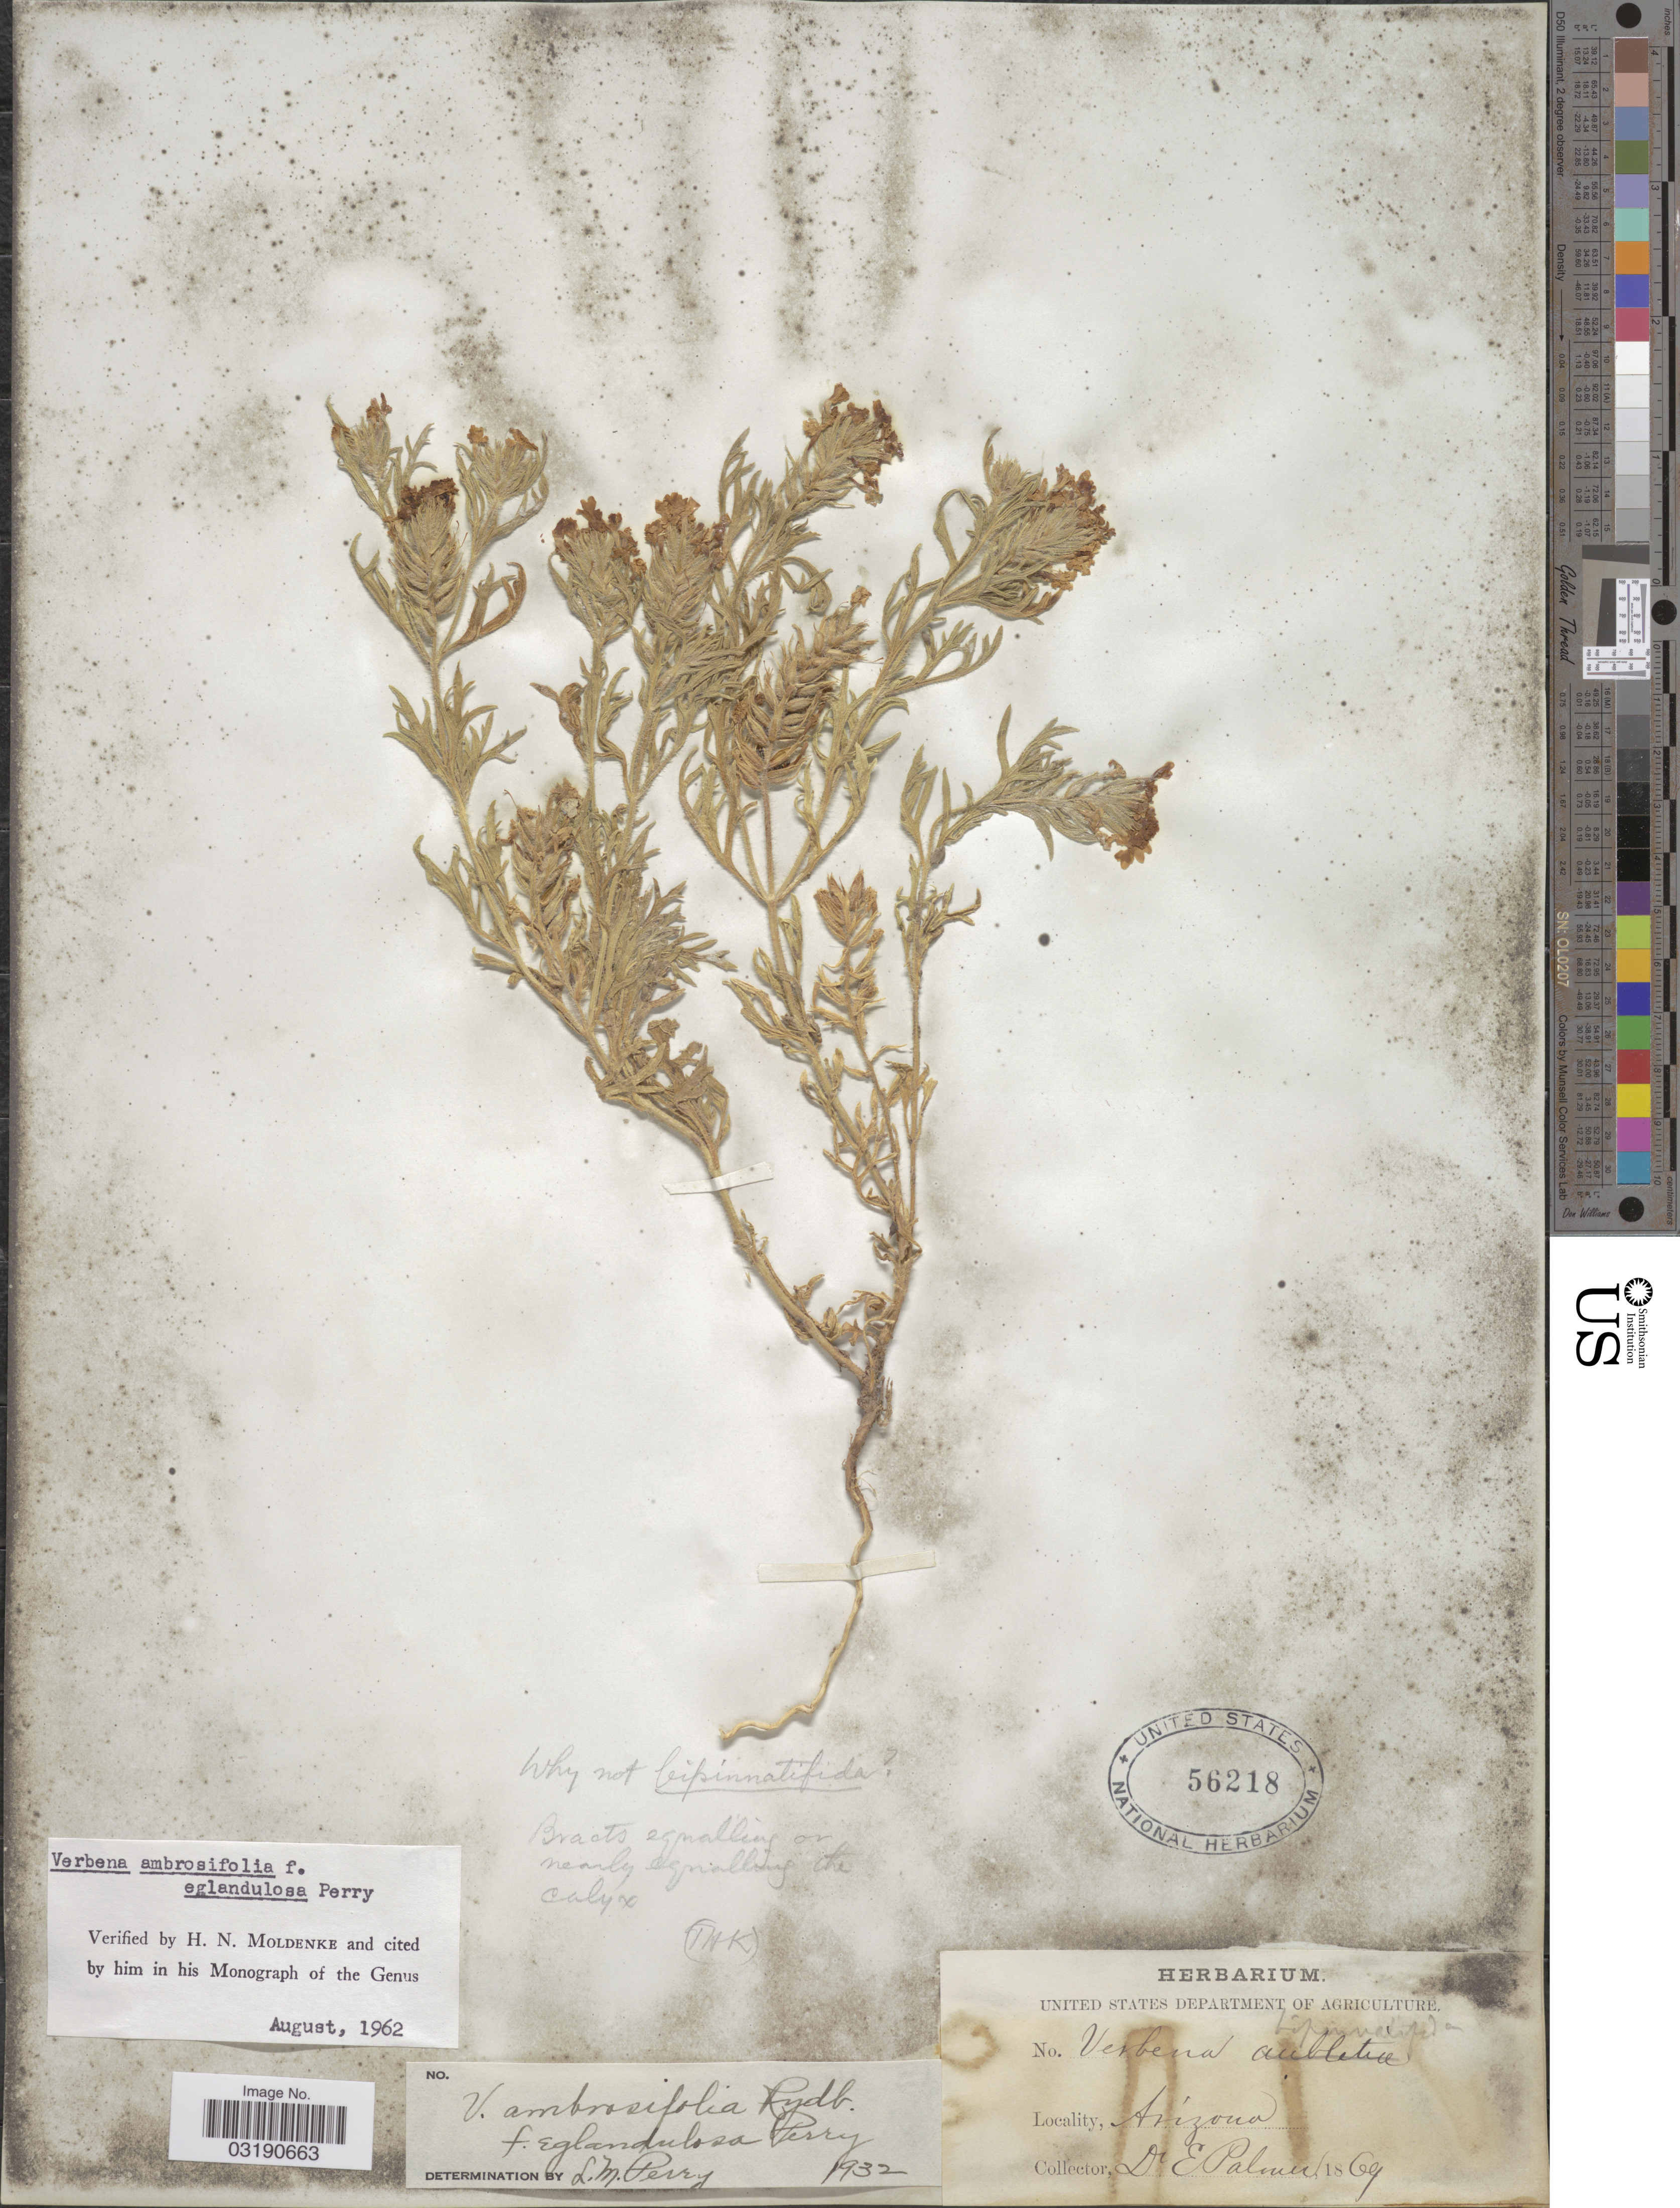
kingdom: Plantae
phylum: Tracheophyta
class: Magnoliopsida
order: Lamiales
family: Verbenaceae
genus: Verbena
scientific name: Verbena ambrosiifolia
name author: Rydb. ex Small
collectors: E. Palmer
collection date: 1869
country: United States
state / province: Arizona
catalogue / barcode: US 56218